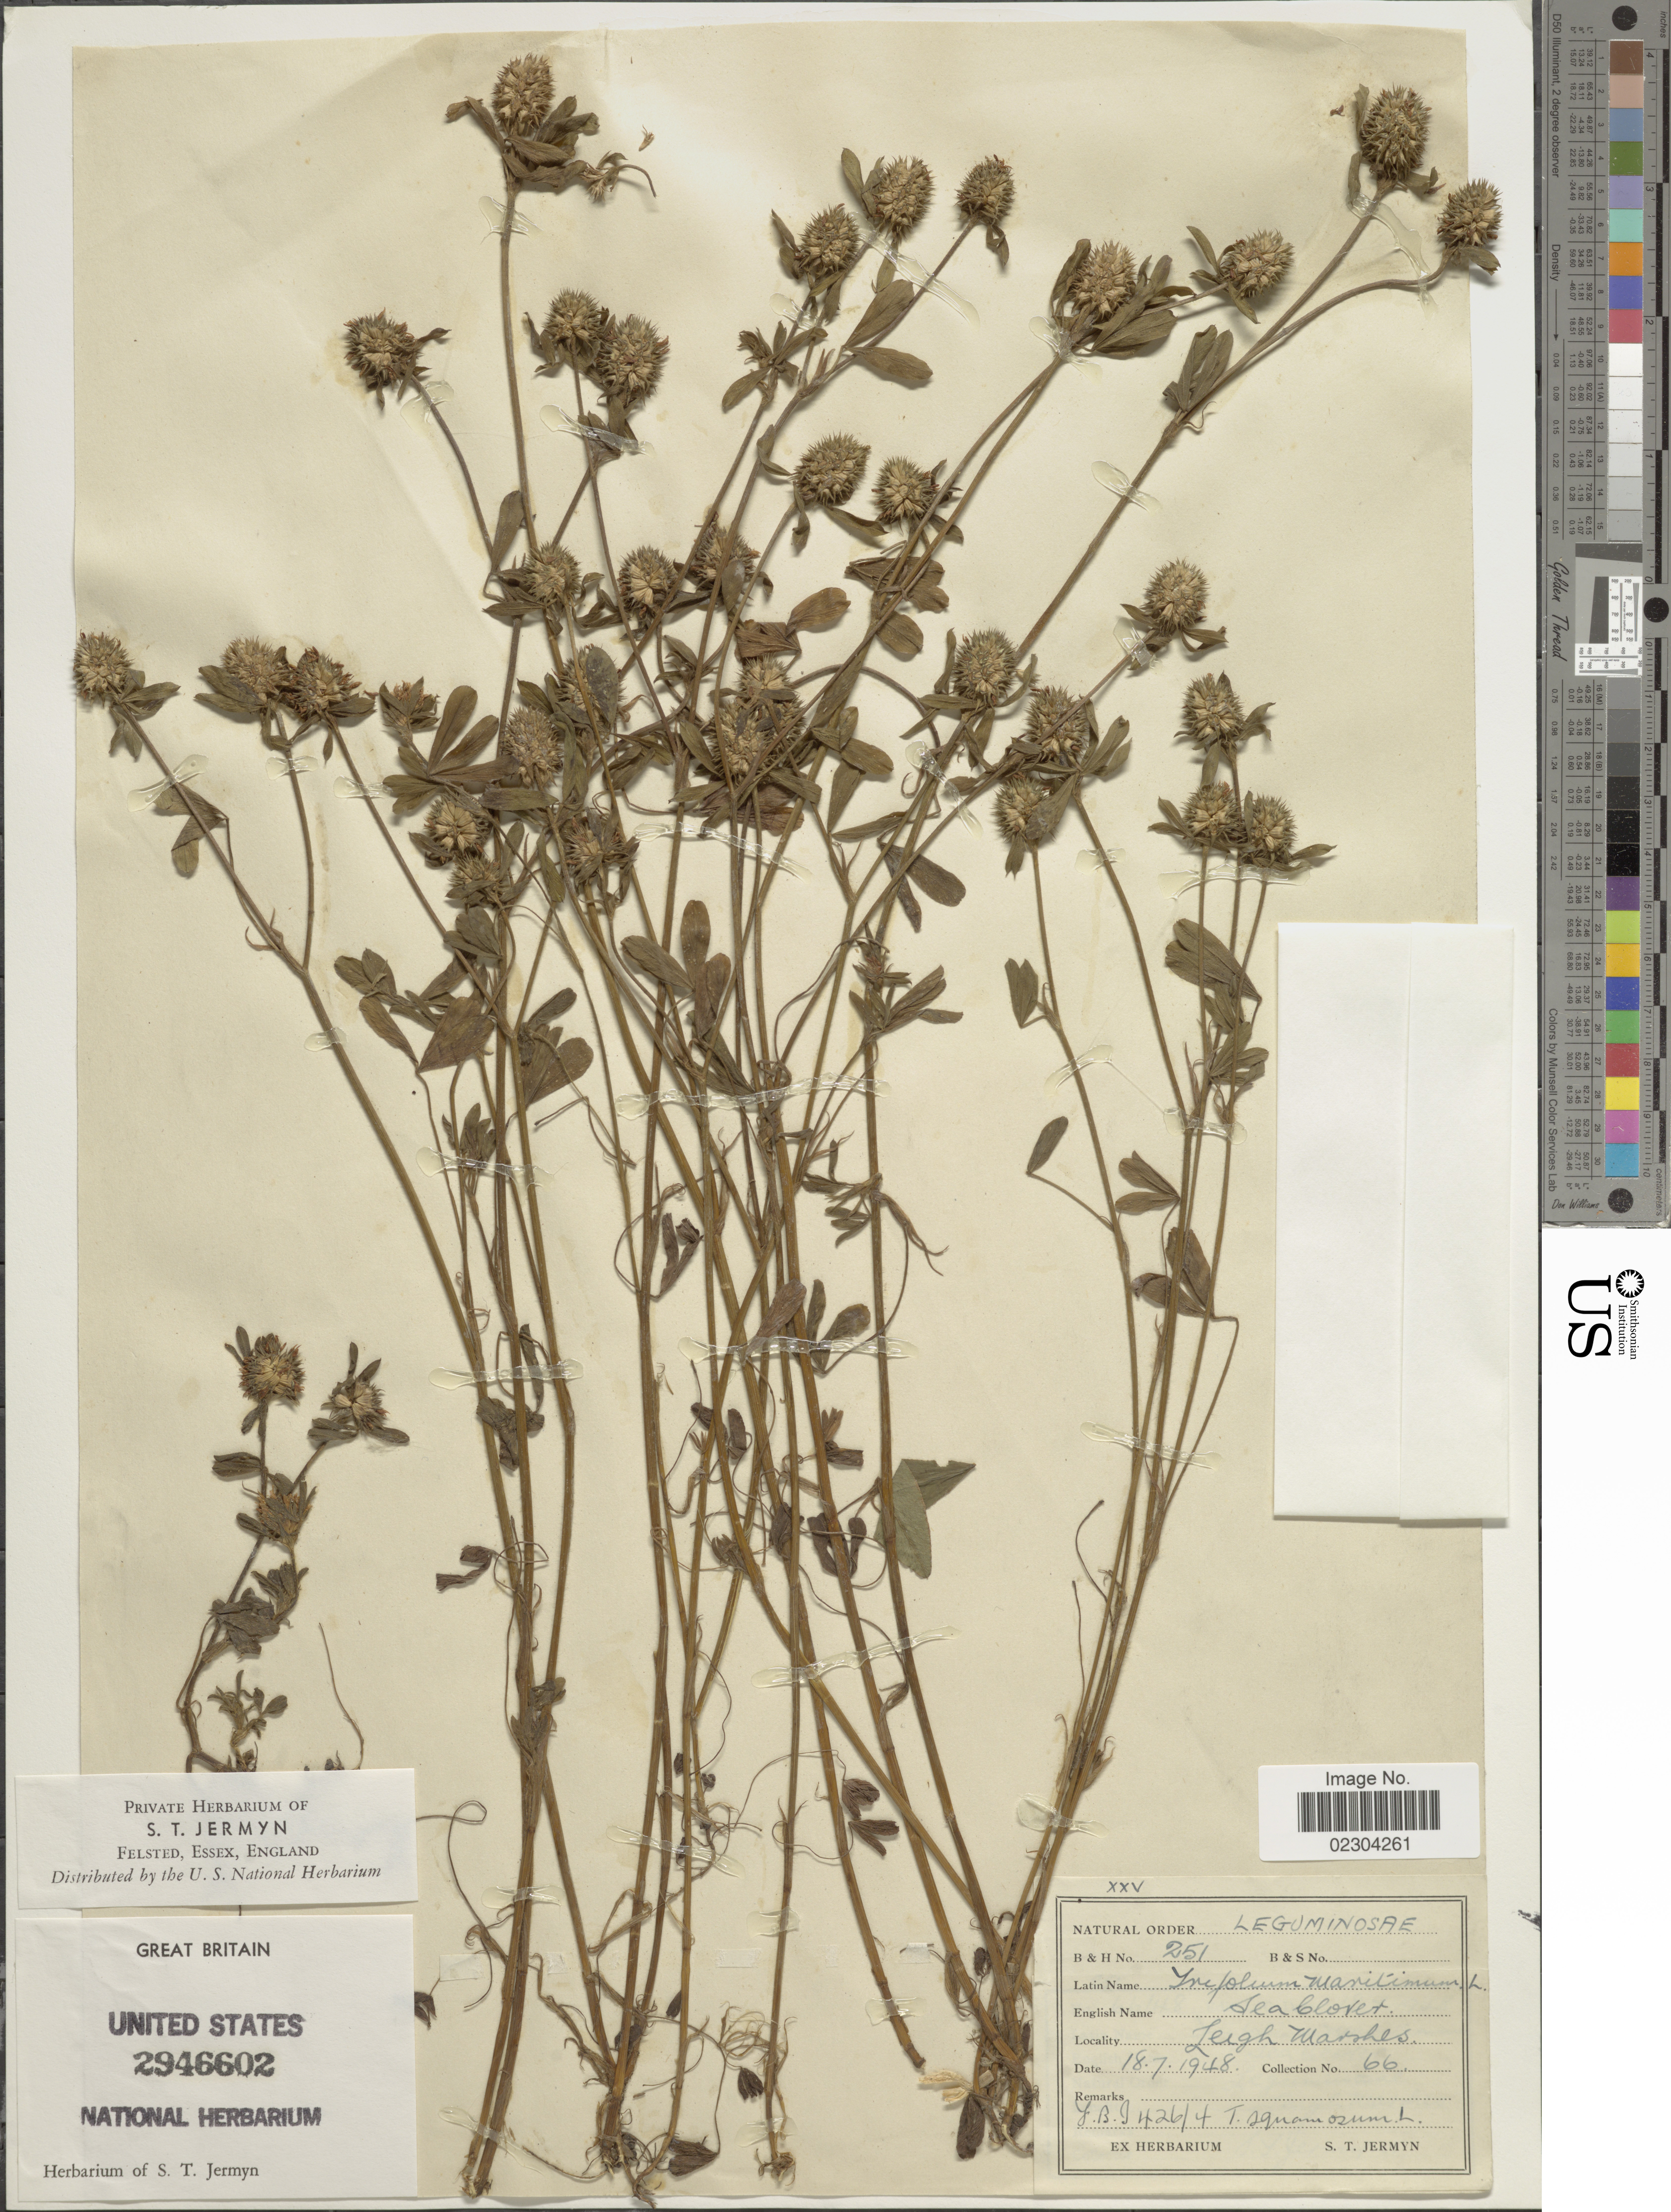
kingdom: Plantae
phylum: Tracheophyta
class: Magnoliopsida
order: Fabales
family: Fabaceae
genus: Trifolium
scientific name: Trifolium maritimum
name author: Huds.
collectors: ex herb. S. T. Jermyn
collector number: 66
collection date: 1948-07-18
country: United Kingdom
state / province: England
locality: Leigh Marshes, Great Britain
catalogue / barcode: US 2946602